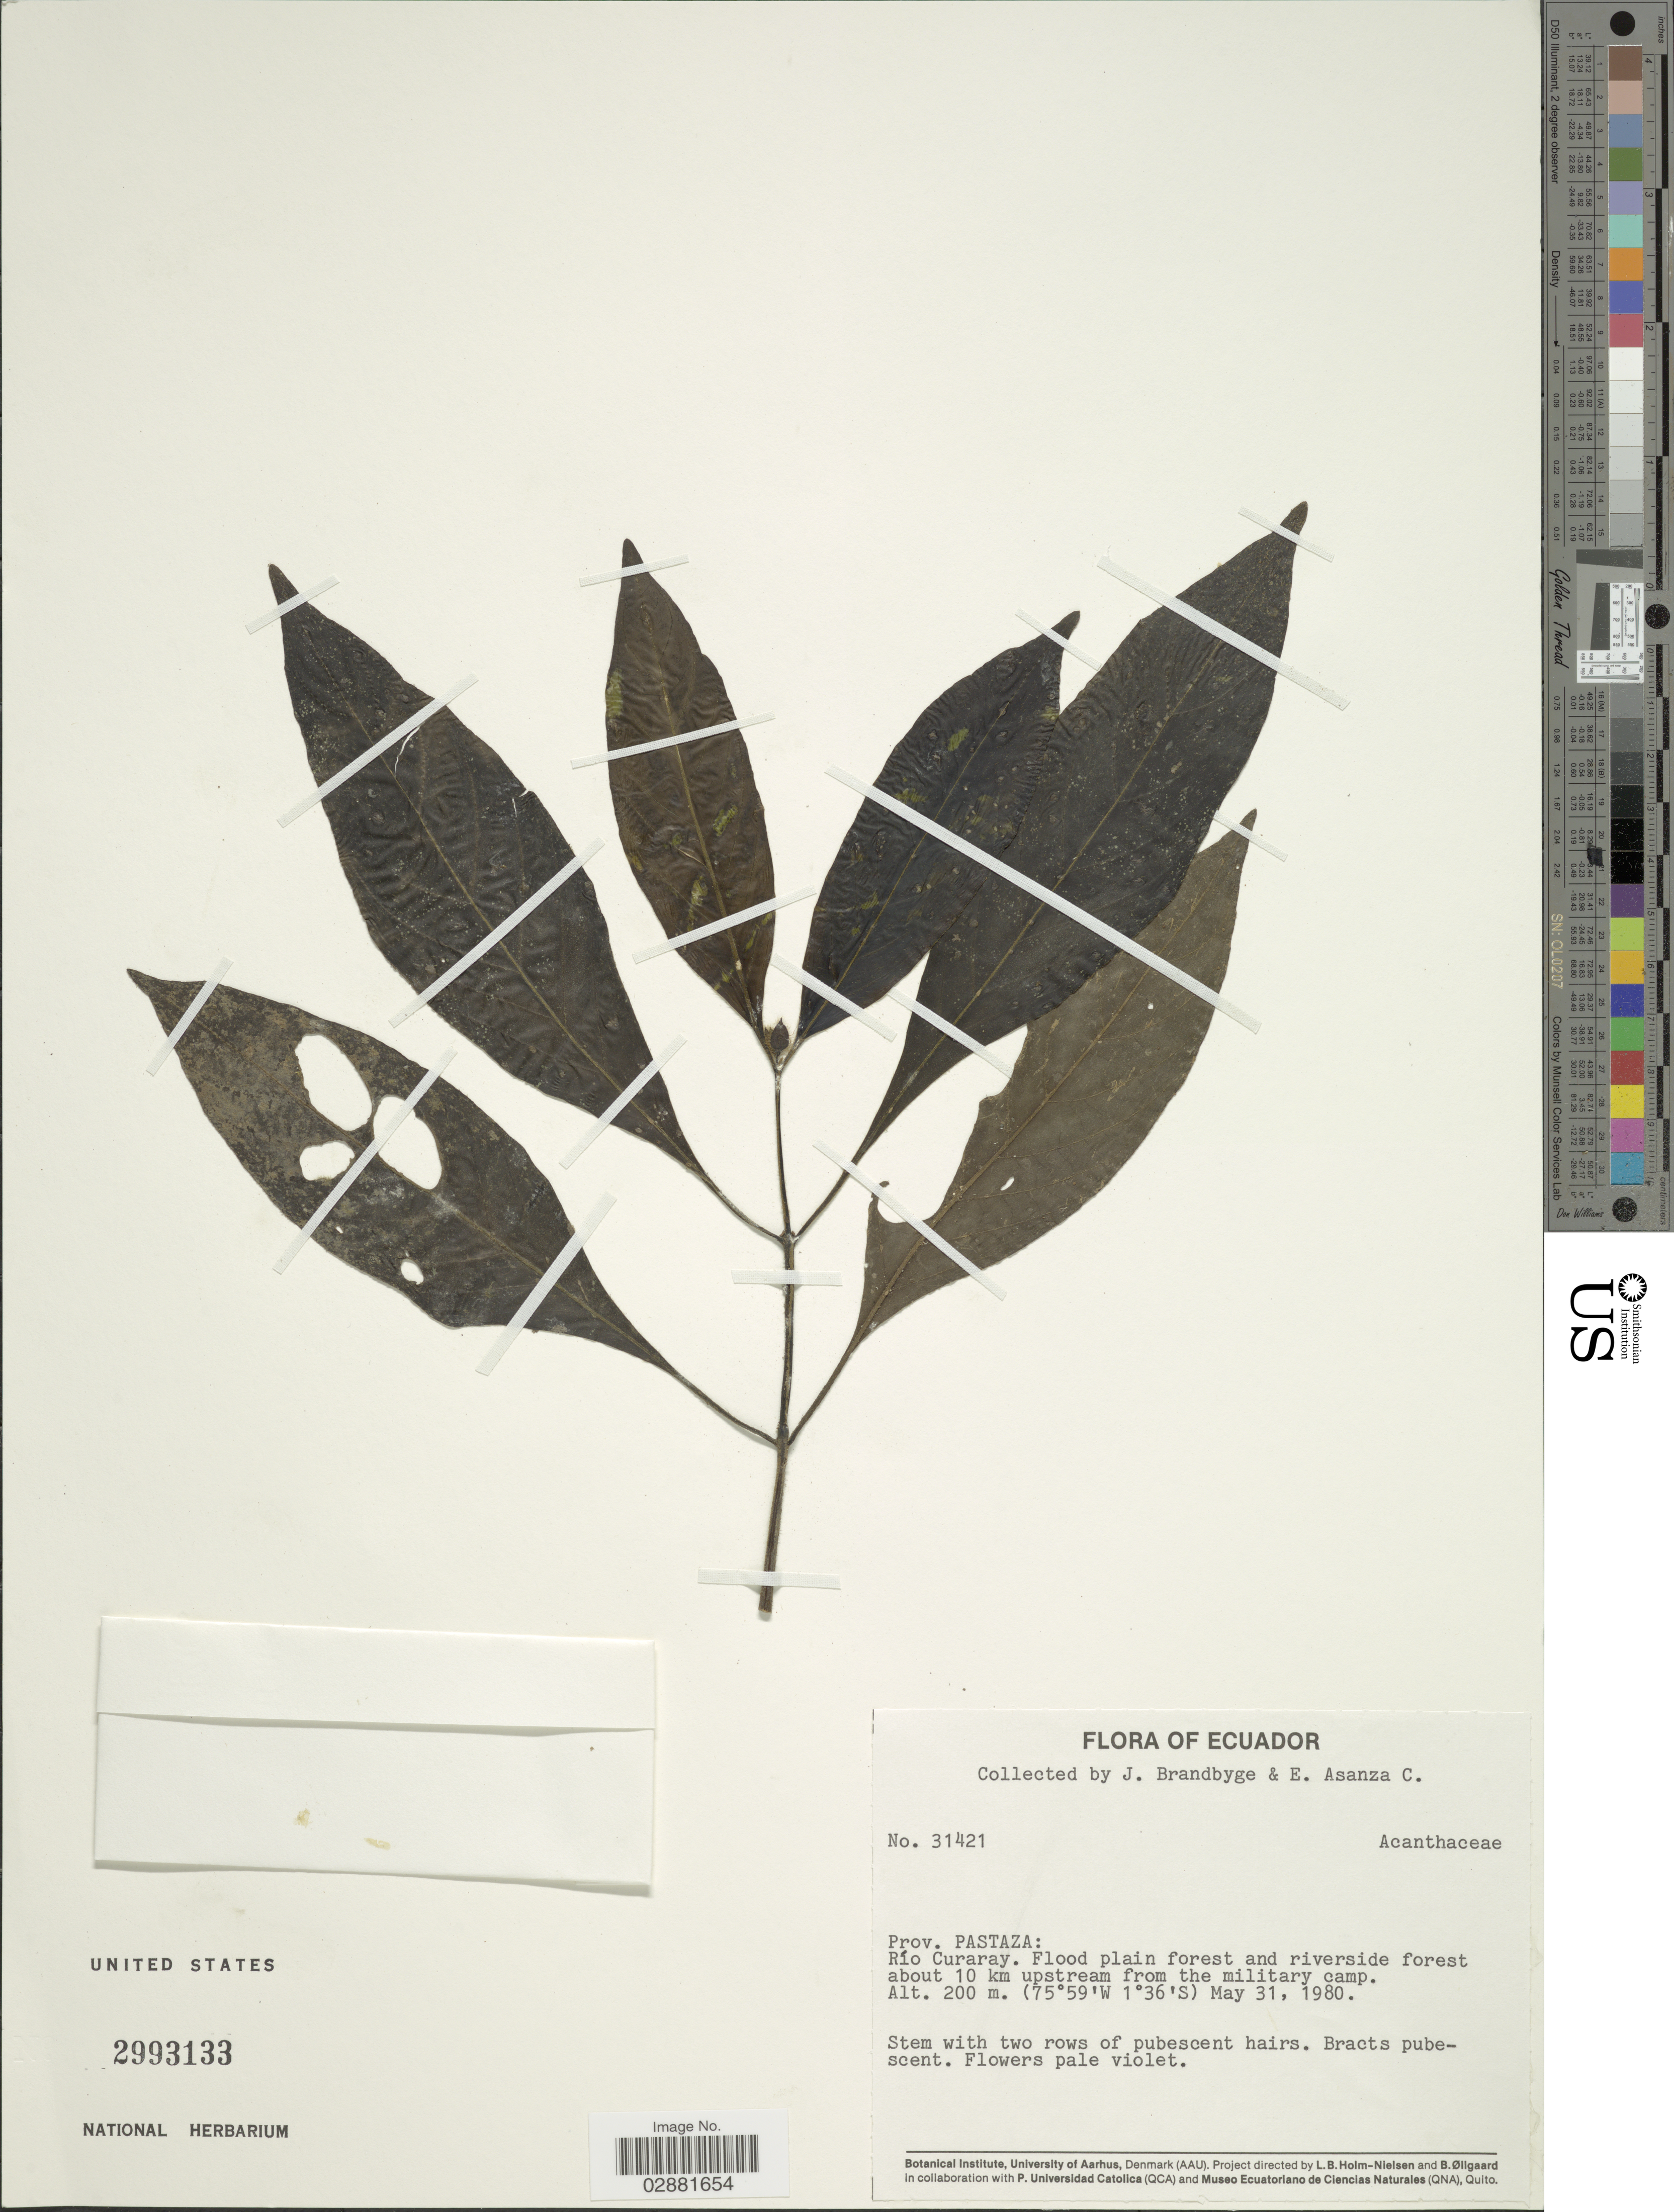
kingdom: Plantae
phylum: Tracheophyta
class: Magnoliopsida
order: Lamiales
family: Acanthaceae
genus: Justicia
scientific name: Justicia sp.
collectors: J. Brandbyge & E. Asanza C.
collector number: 31421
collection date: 1980-05-31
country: Ecuador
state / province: Pastaza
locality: Río Curaraym Flood plain forest and riverside forest about 10 km upstream from the military camp.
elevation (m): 200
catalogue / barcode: US 2993133